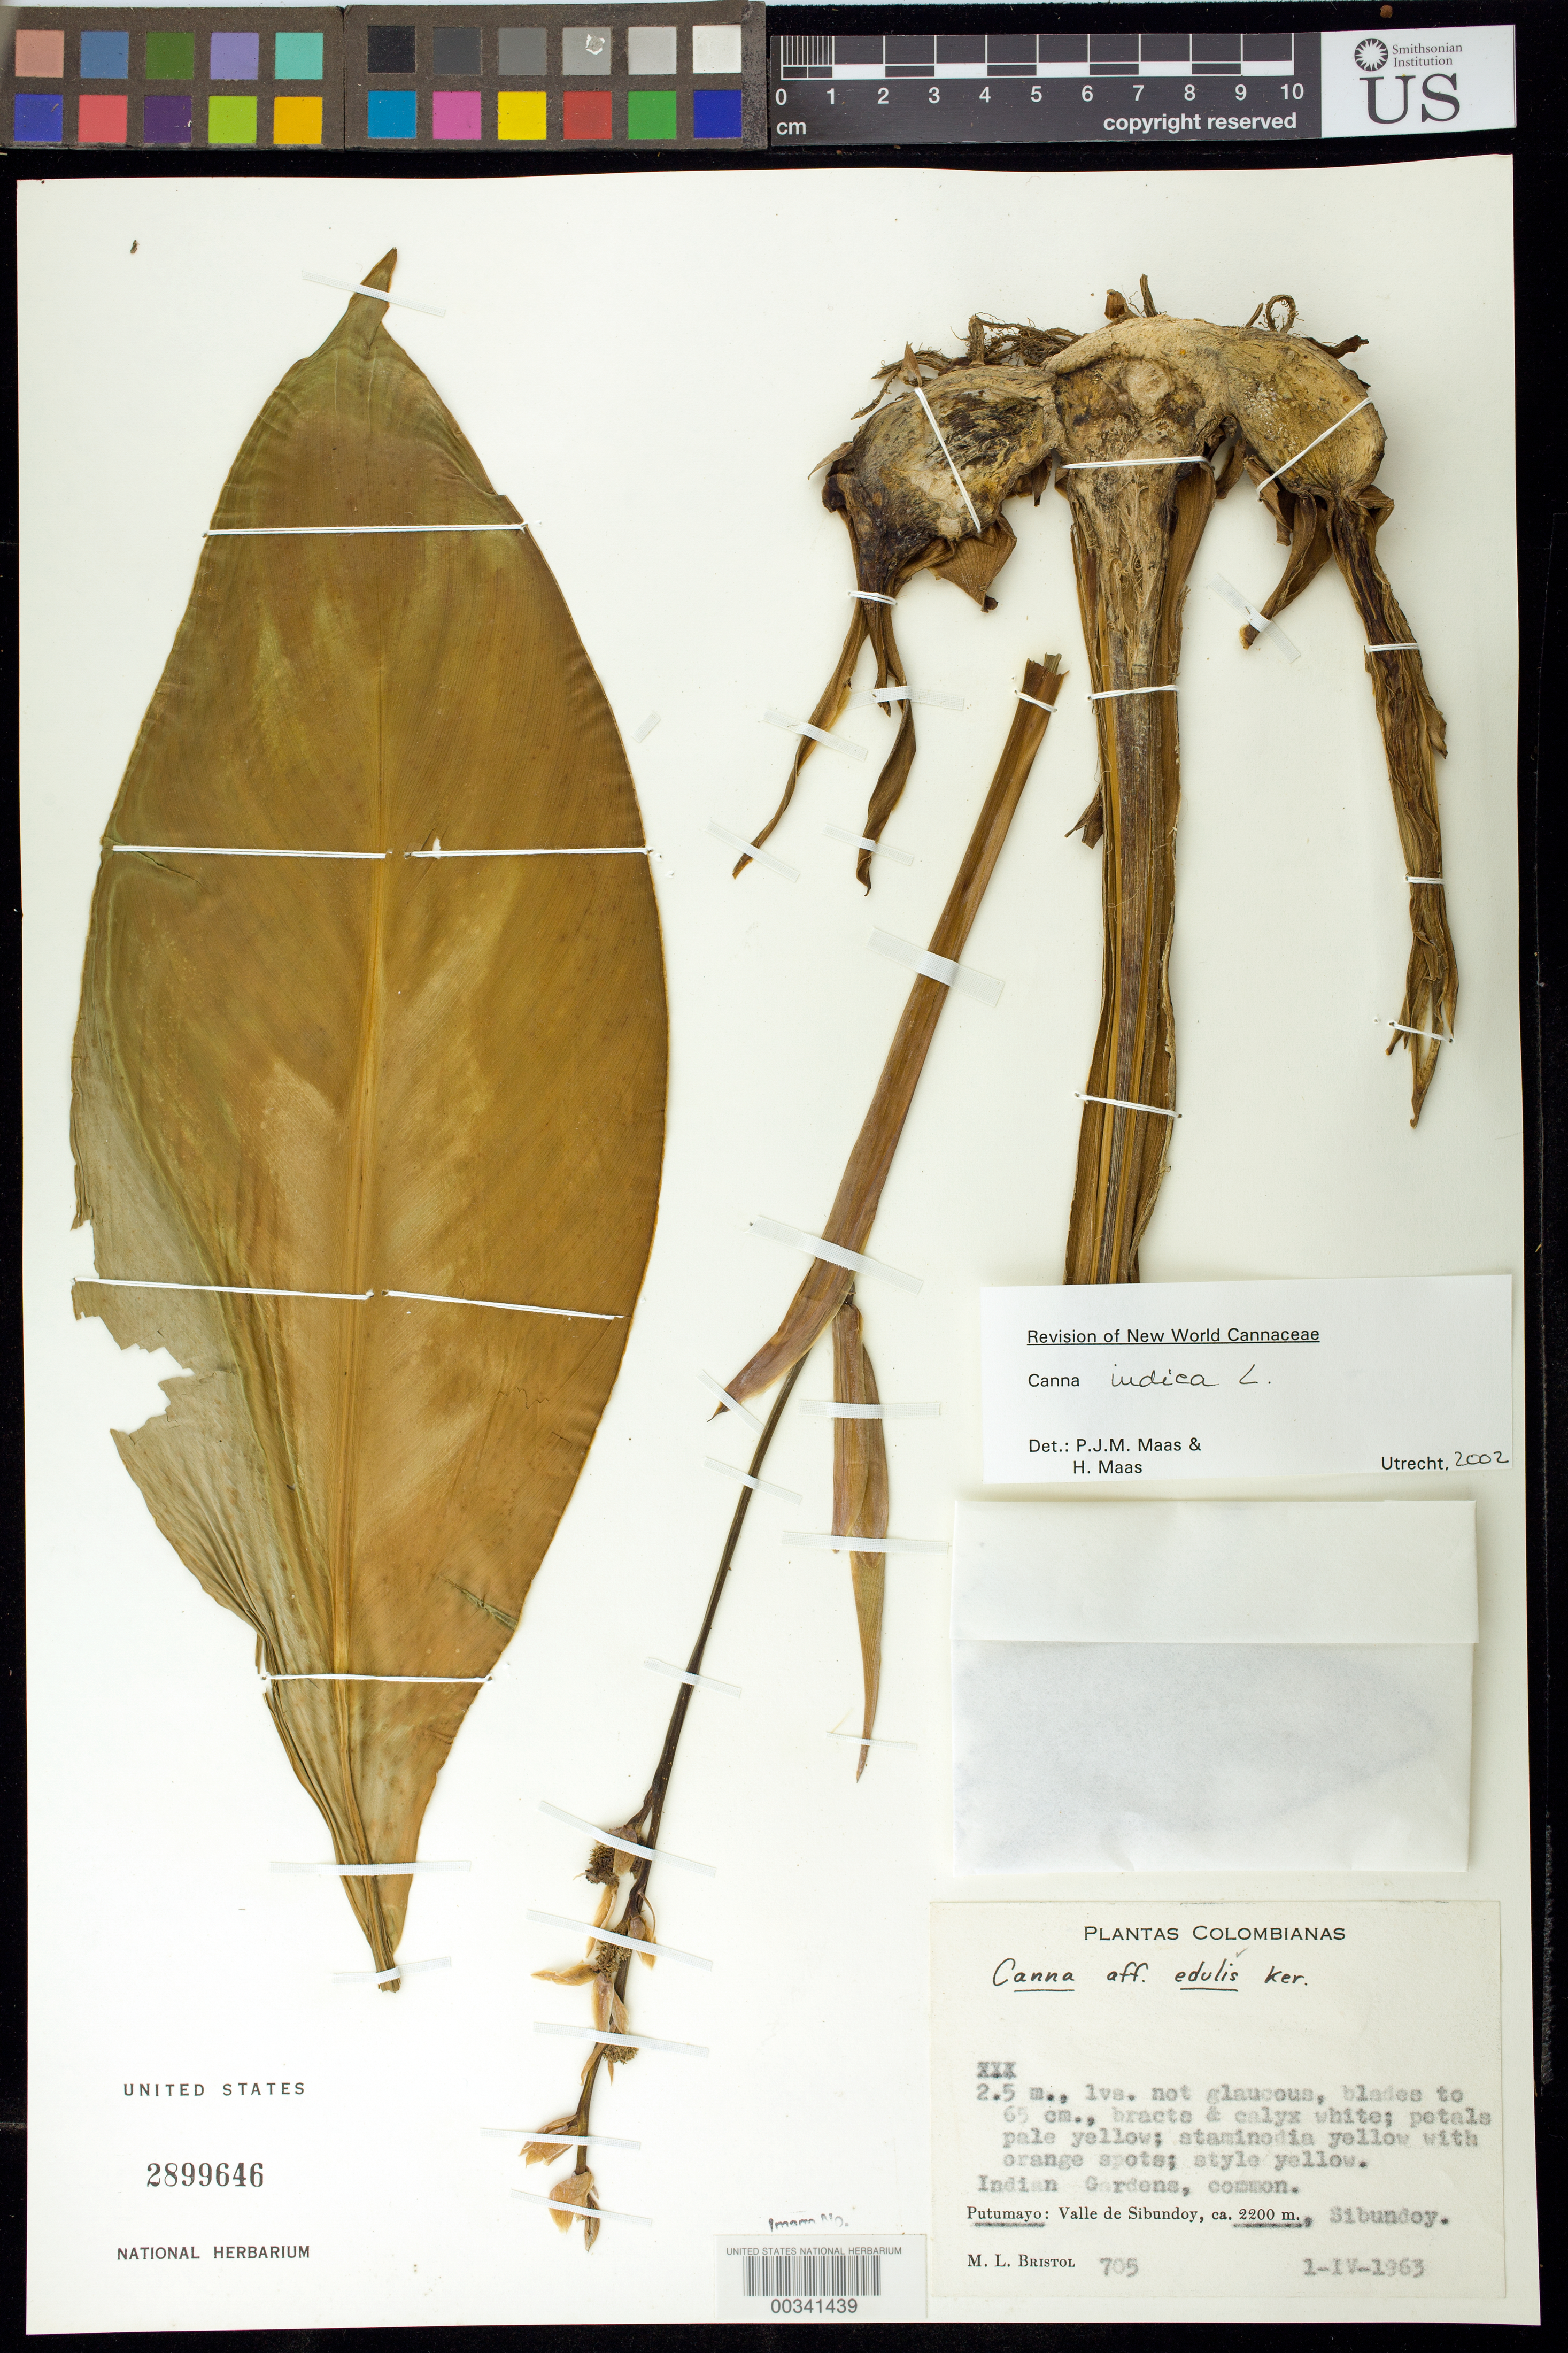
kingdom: Plantae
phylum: Tracheophyta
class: Liliopsida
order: Zingiberales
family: Cannaceae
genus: Canna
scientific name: Canna indica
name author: L.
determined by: Maas, Paul J. M.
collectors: M. L. Bristol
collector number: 705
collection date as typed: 01 Apr 1963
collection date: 1963-04-01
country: Colombia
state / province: Putumayo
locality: Indian Gardens, common, Valle de Sibundoy, Sibundoy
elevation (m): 2200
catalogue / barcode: US 2899646